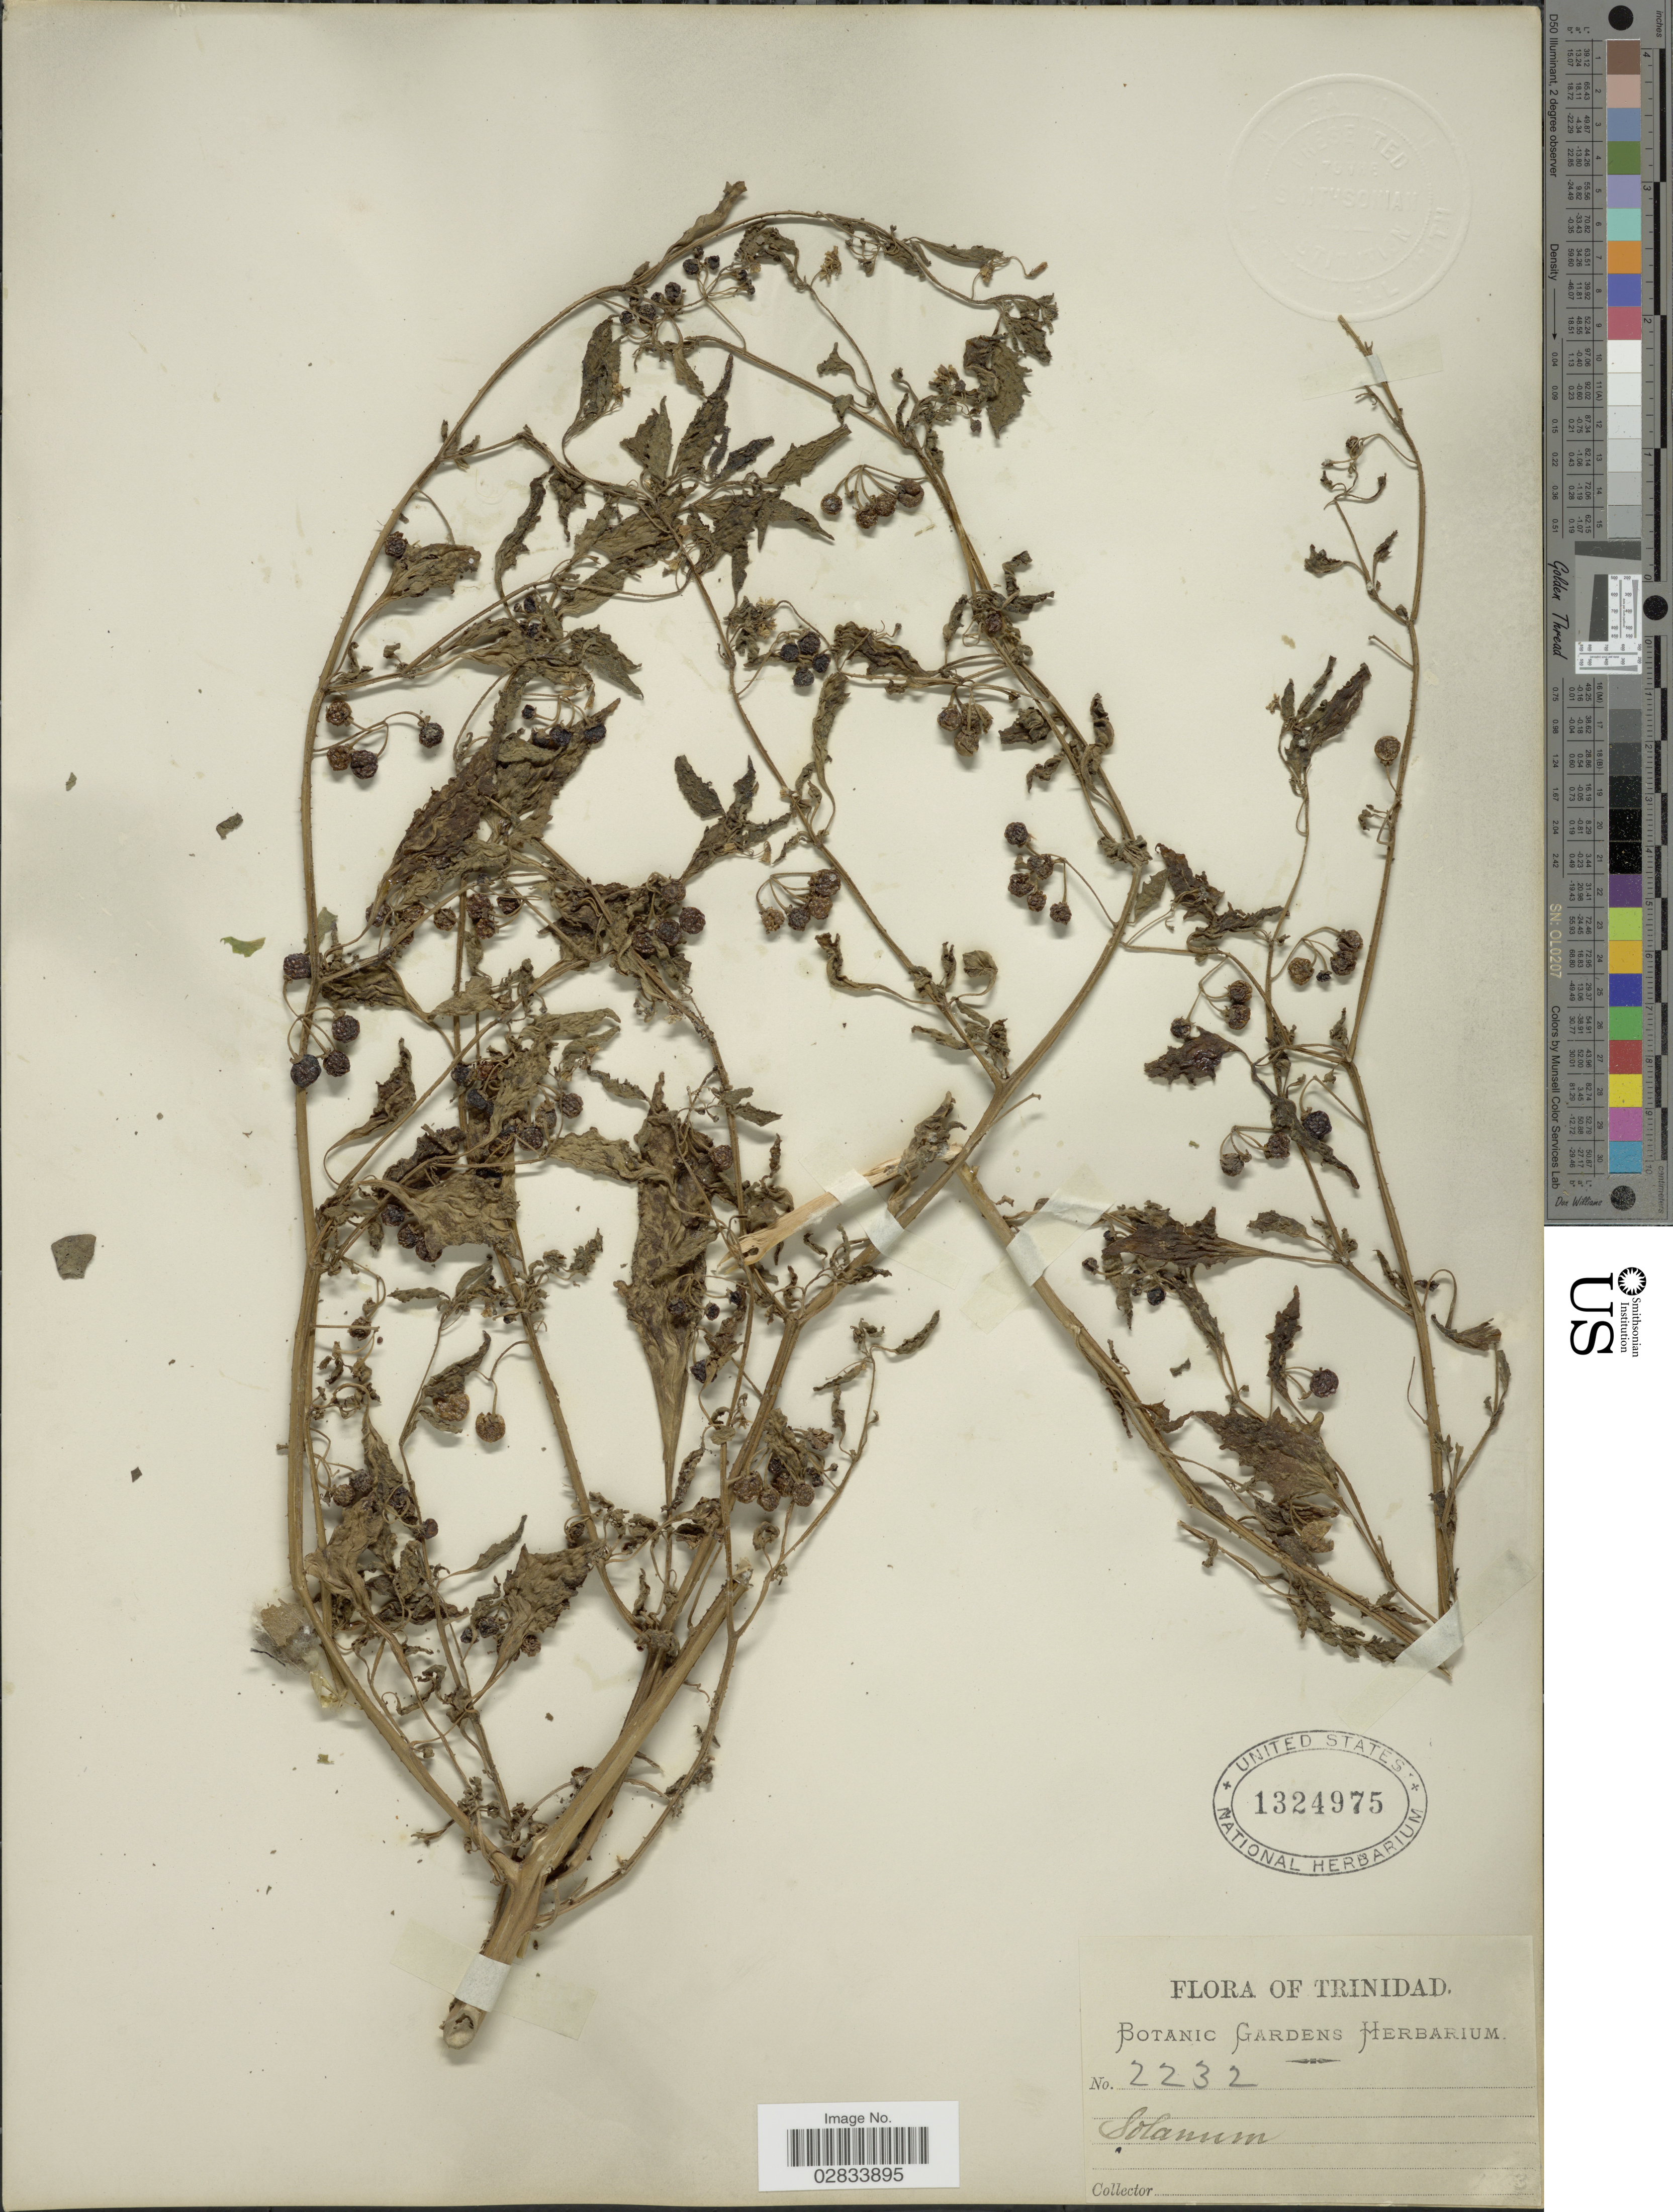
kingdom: Plantae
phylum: Tracheophyta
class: Magnoliopsida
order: Solanales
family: Solanaceae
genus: Solanum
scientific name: Solanum nigrum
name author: L.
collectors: ex herb. Botanic Gardens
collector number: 2232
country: Trinidad and Tobago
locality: Trinidad.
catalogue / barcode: US 1324975